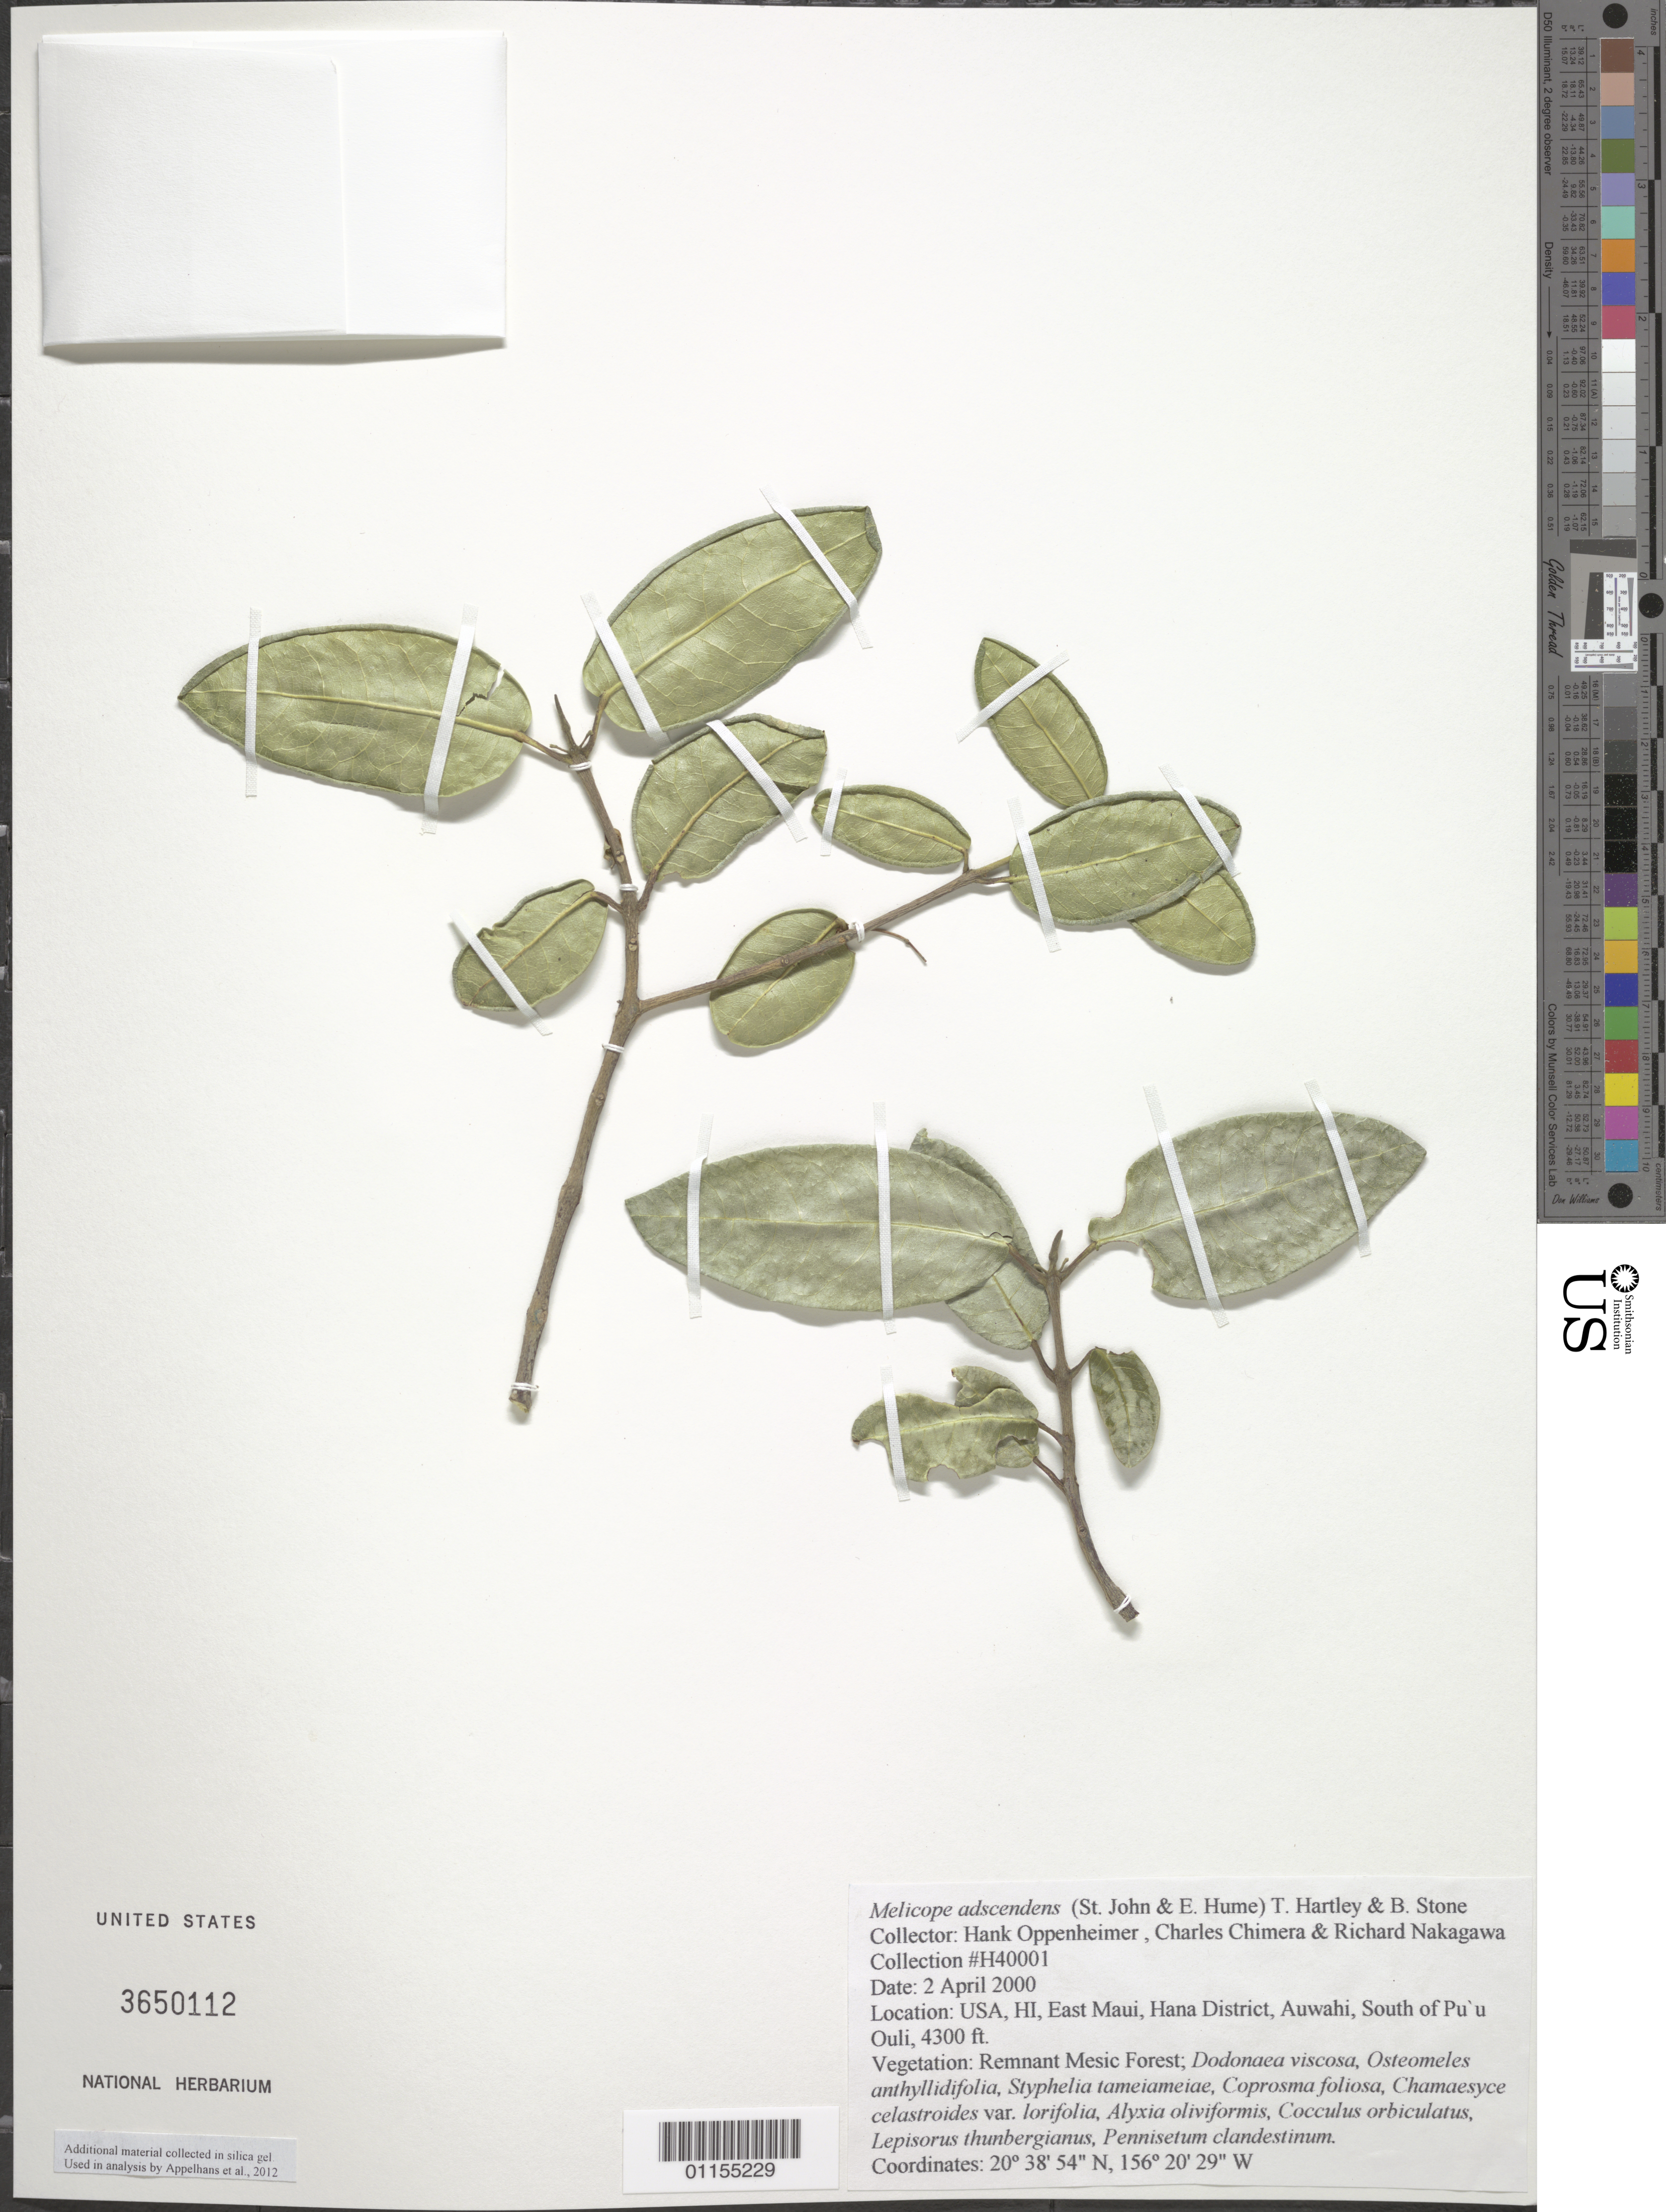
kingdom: Plantae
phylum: Tracheophyta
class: Magnoliopsida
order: Sapindales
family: Rutaceae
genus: Melicope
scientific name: Melicope adscendens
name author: (H. St. John & E.P. Hume) T.G. Hartley & B.C. Stone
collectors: H. L. Oppenheimer, C. Chimera & R. Nakagawa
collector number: H40001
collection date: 2000-04-02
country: United States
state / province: Hawaii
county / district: Maui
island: Maui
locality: East Maui, Hana District, Auwahi, South of Pu'u Ouli.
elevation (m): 1311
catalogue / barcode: US 3650112